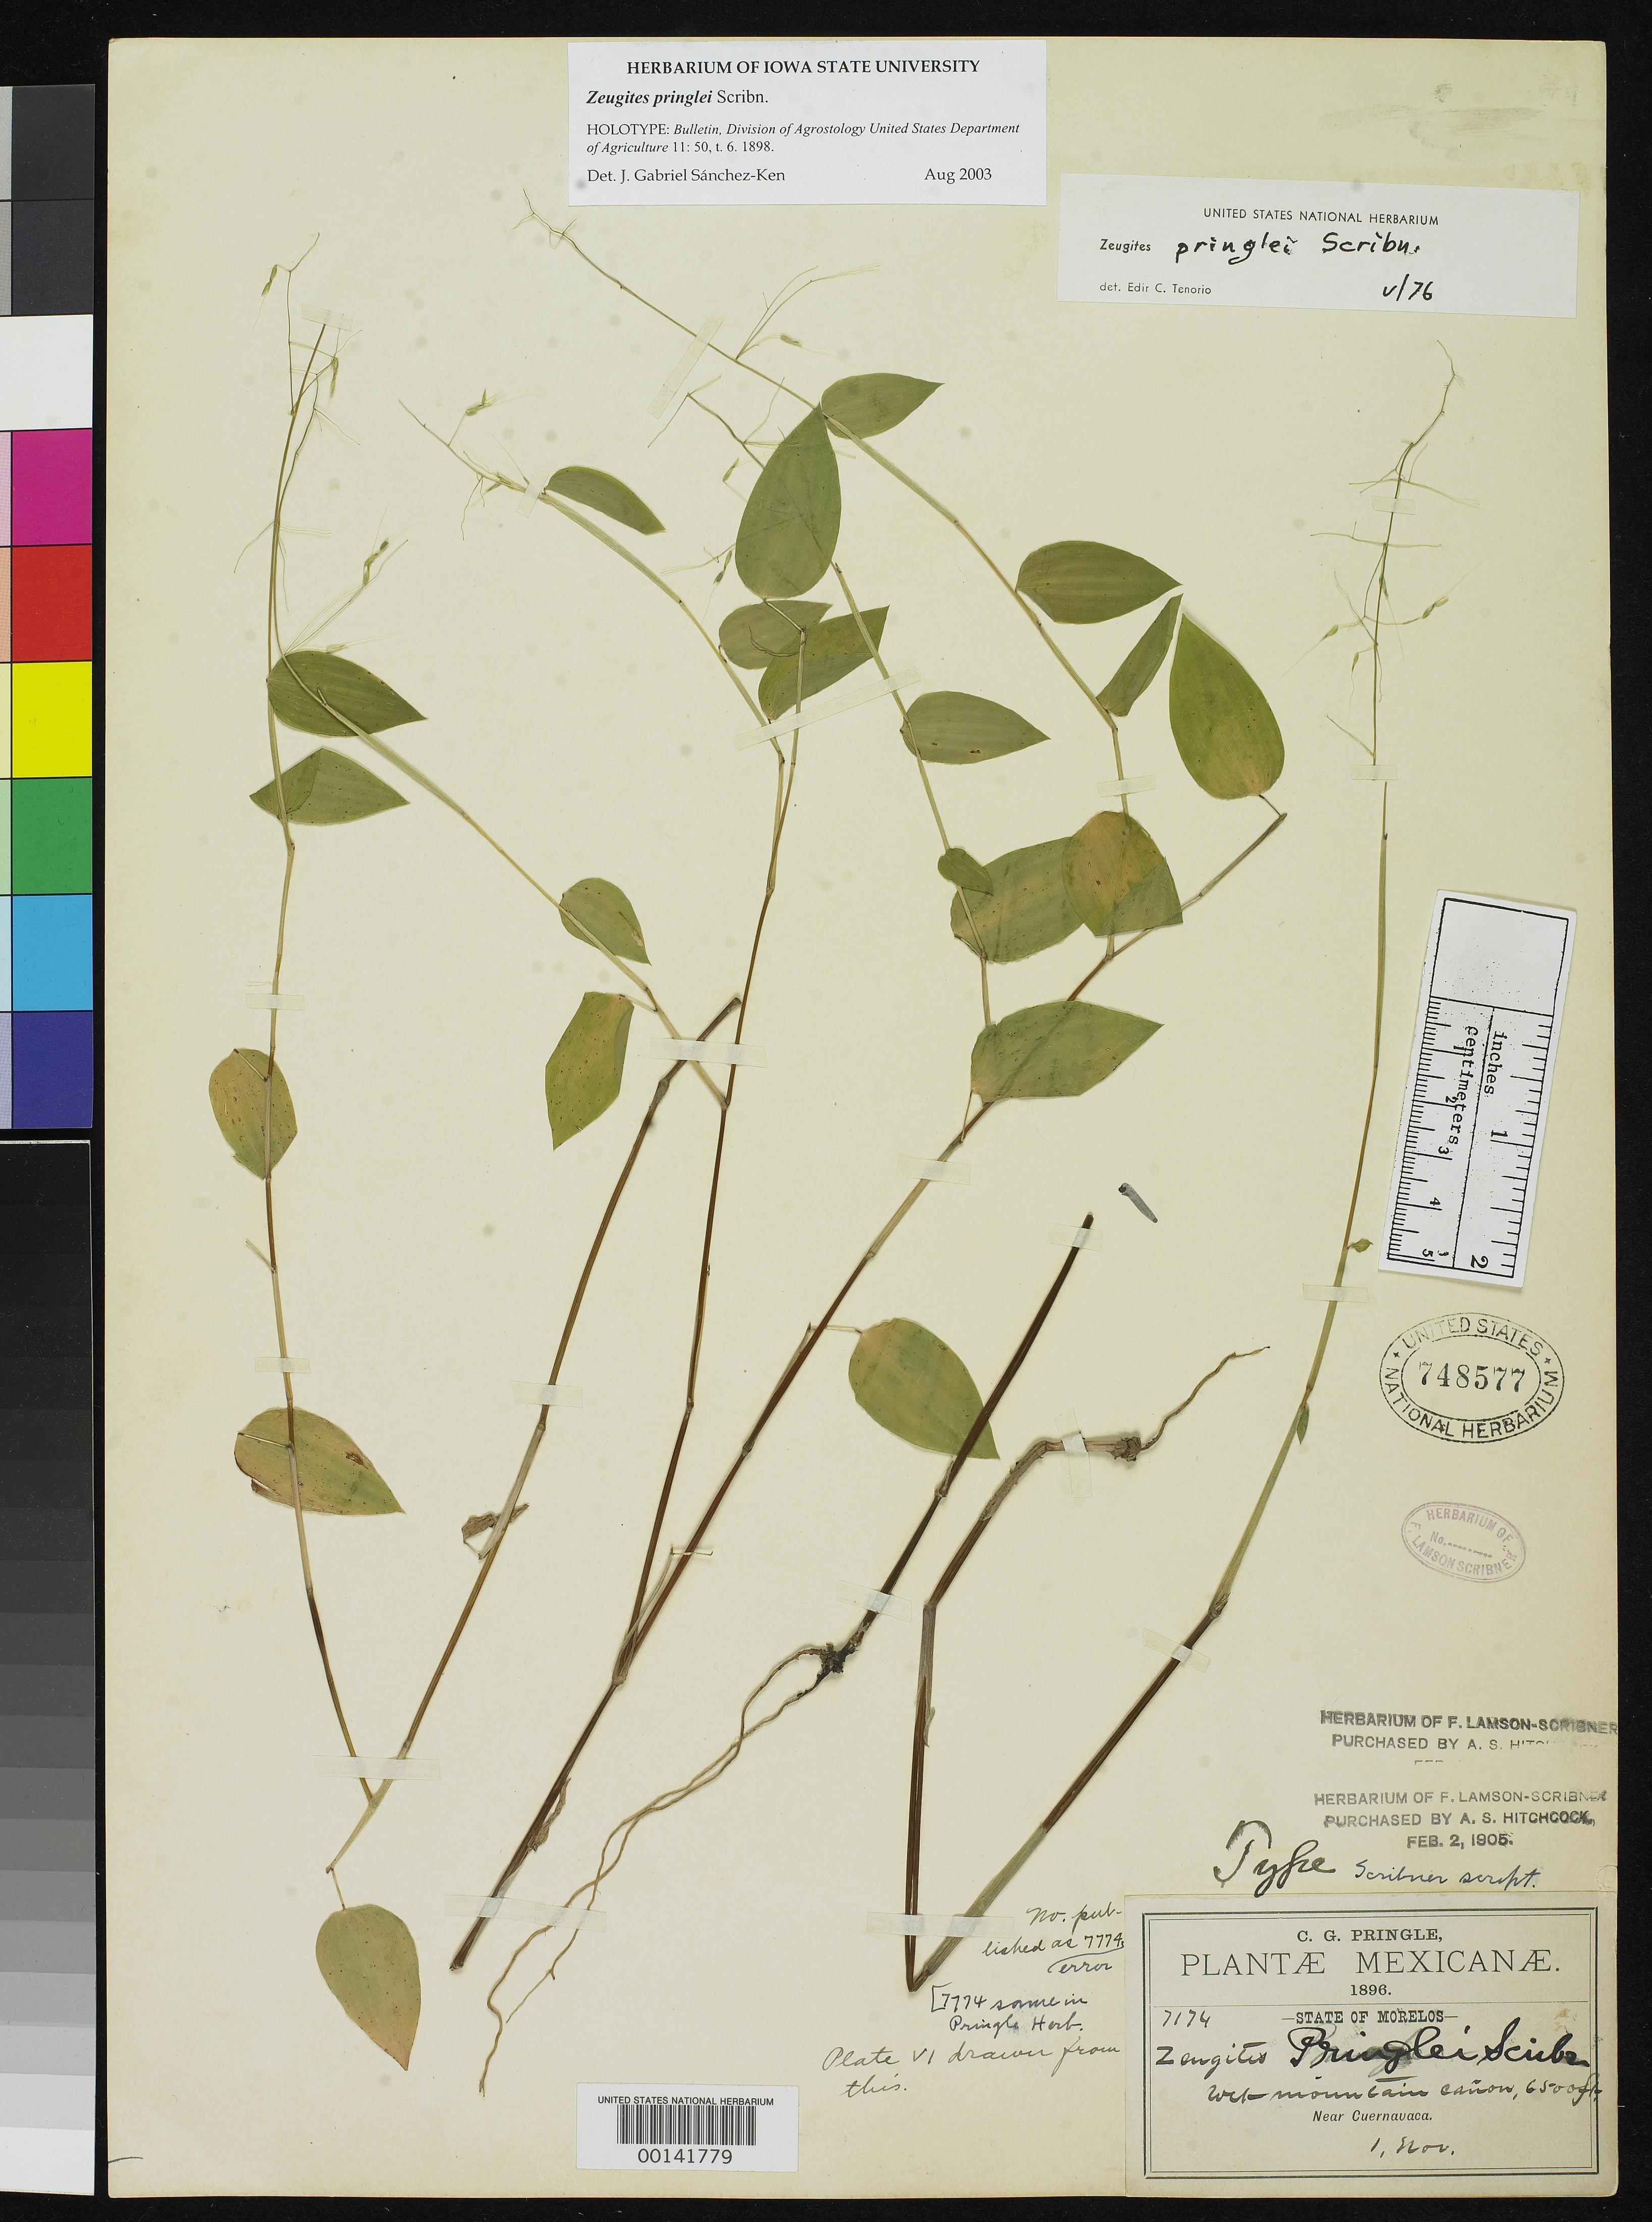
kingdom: Plantae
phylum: Tracheophyta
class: Liliopsida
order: Poales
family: Poaceae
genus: Zeugites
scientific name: Zeugites pringlei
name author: Scribn.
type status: Isotype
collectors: C. G. Pringle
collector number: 7174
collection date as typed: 1896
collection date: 1896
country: Mexico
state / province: Morelos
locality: Near Cuernavaca.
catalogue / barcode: US 748577